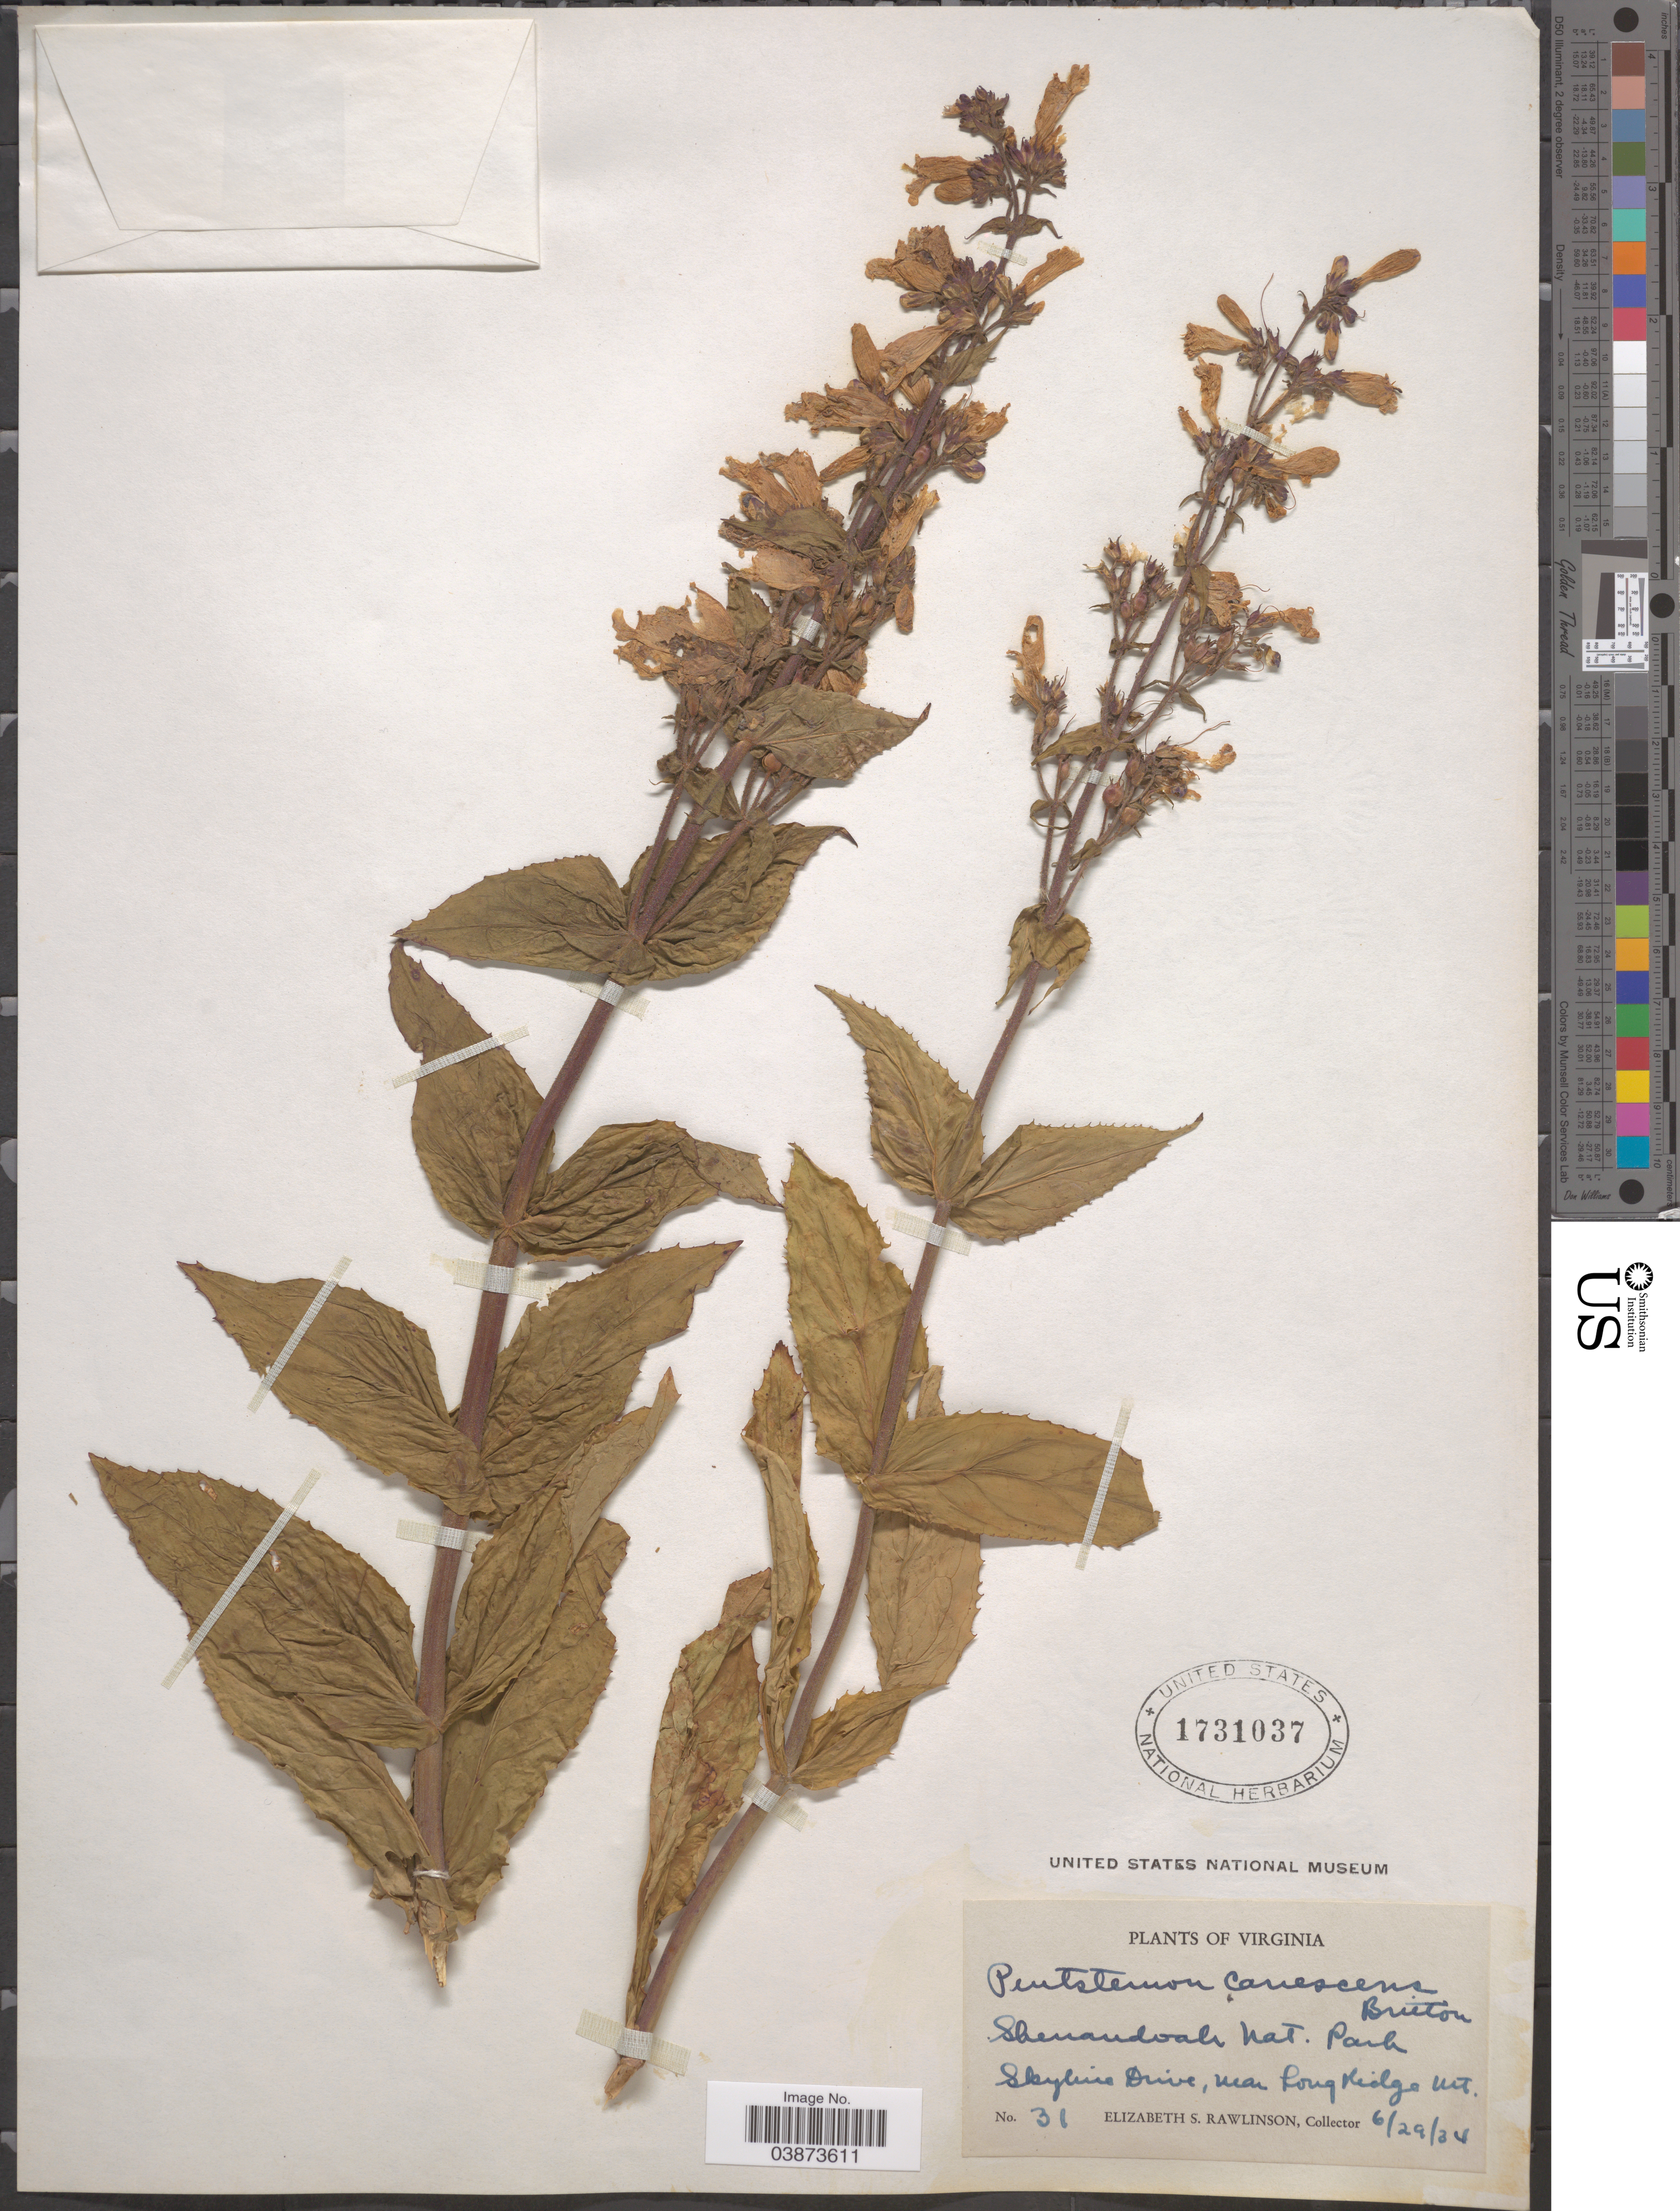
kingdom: Plantae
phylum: Tracheophyta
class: Magnoliopsida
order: Lamiales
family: Plantaginaceae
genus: Penstemon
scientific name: Penstemon canescens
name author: L.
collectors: E. S. Rawlinson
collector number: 31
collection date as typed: Transcribed d/m/y: 29/6/34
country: United States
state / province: Virginia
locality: Shenandoah Nat. Park. Skyline Drive, near Long Ridge Mt.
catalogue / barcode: US 1731037